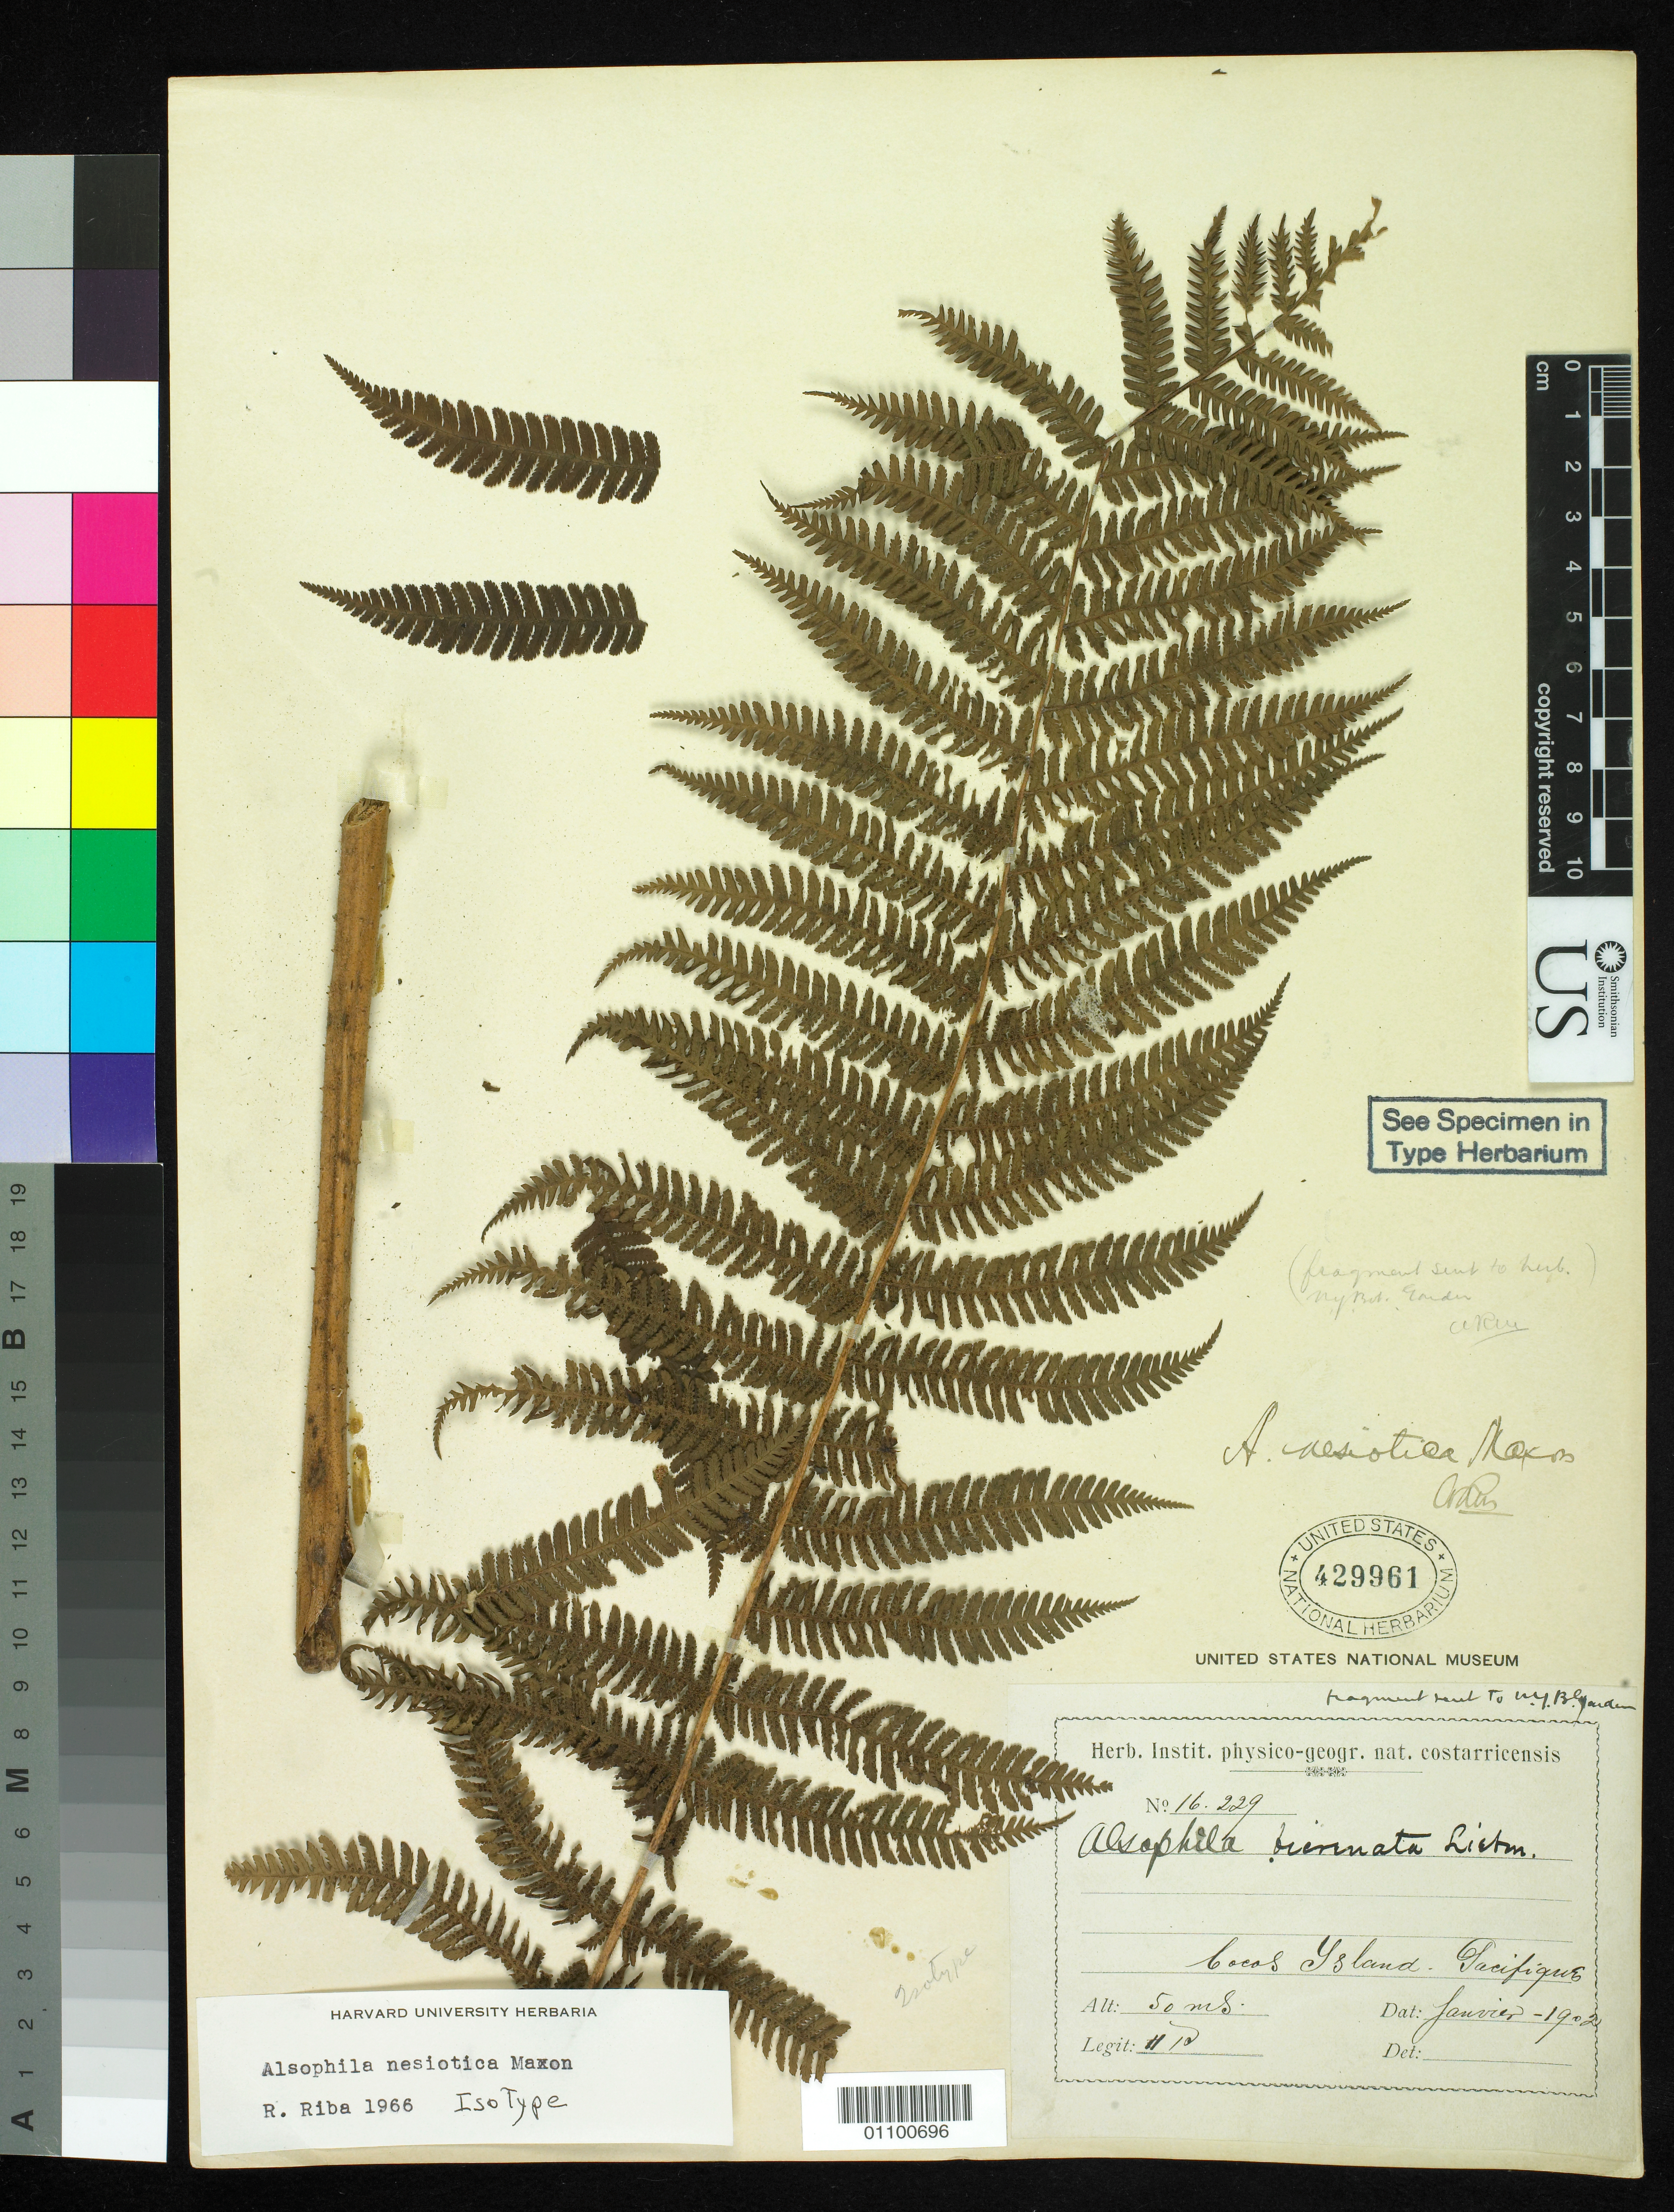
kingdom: Plantae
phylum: Tracheophyta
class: Polypodiopsida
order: Cyatheales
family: Cyatheaceae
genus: Alsophila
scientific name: Alsophila nesiotica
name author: Maxon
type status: Isotype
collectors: H. F. Pittier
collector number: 16229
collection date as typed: --Jan 1902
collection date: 1902-01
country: Costa Rica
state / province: Puntarenas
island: Cocos Island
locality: Pacifique.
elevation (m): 50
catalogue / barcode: US 429961